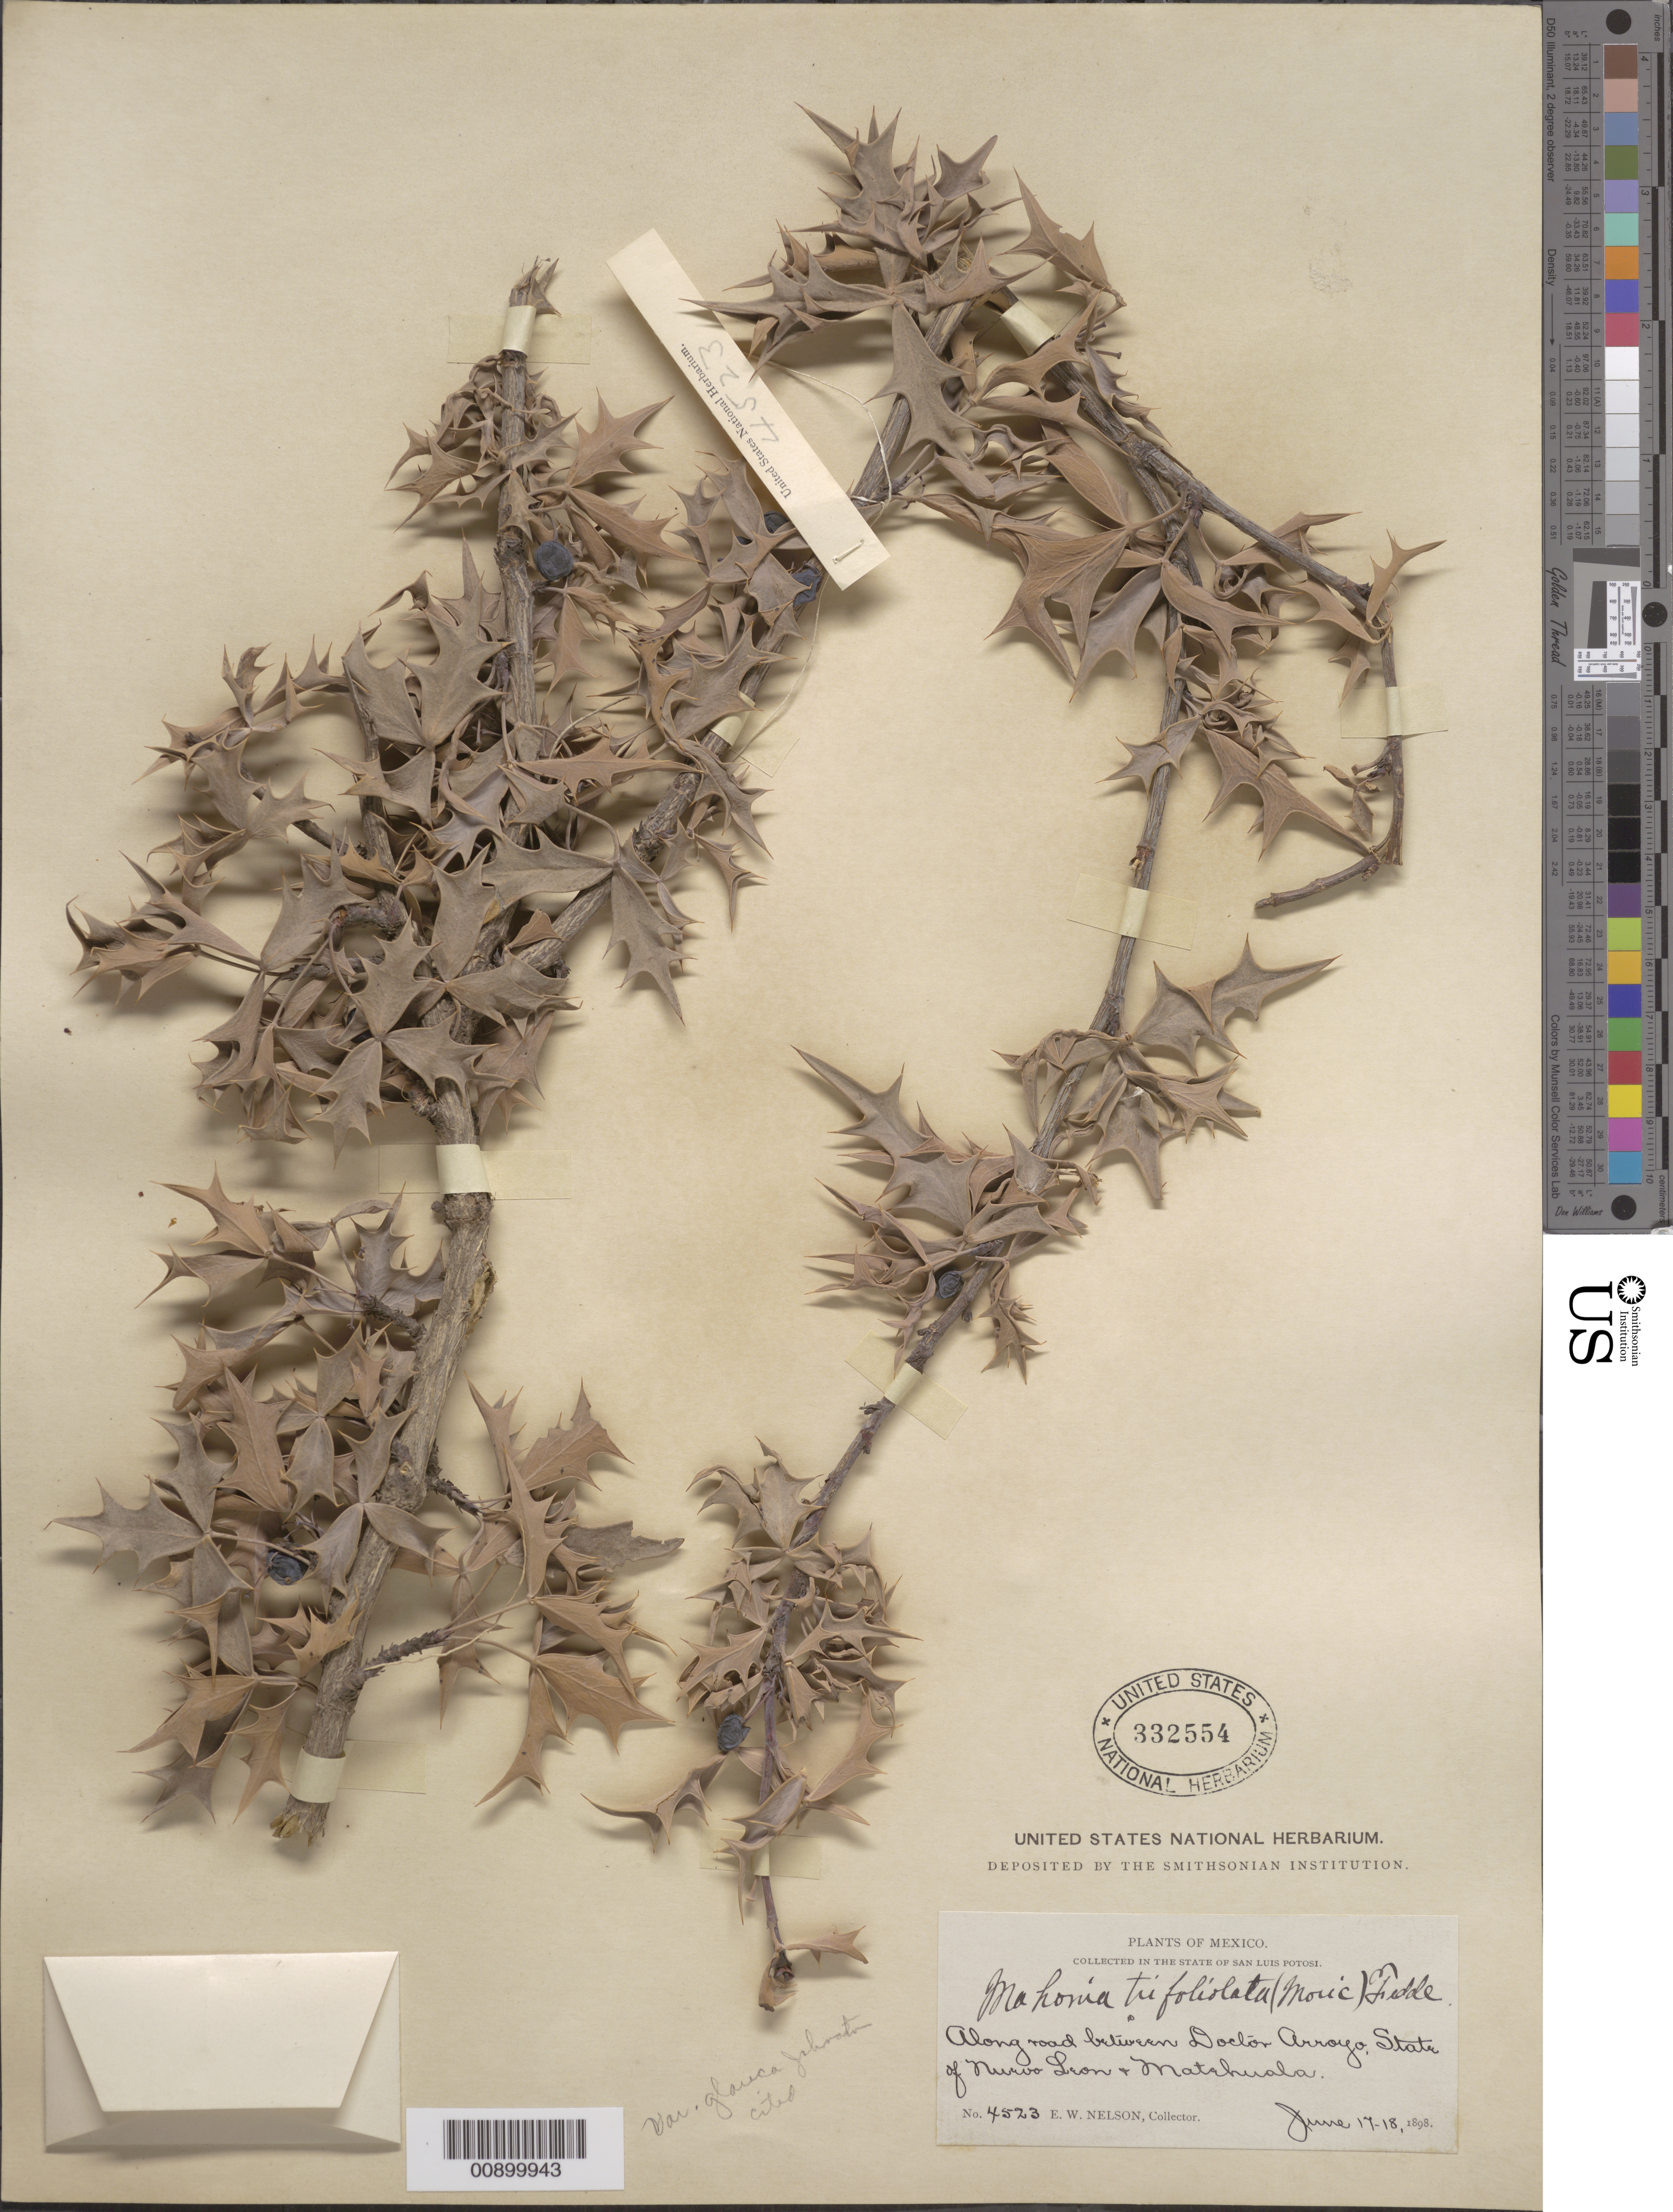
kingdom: Plantae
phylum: Tracheophyta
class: Magnoliopsida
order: Ranunculales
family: Berberidaceae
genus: Mahonia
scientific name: Mahonia trifoliolata var. glauca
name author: I.M. Johnst.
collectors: E. W. Nelson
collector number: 4523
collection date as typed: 17 Jun 1898 to 18 Jun 1898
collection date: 1898-06-17/1898-06-18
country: Mexico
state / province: Nuevo León / San Luis Potosí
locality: Along road between Doctor Arroyo, State of Nuevo Léon and Matehuala, state of San Luis Potosí.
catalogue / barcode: US 332554